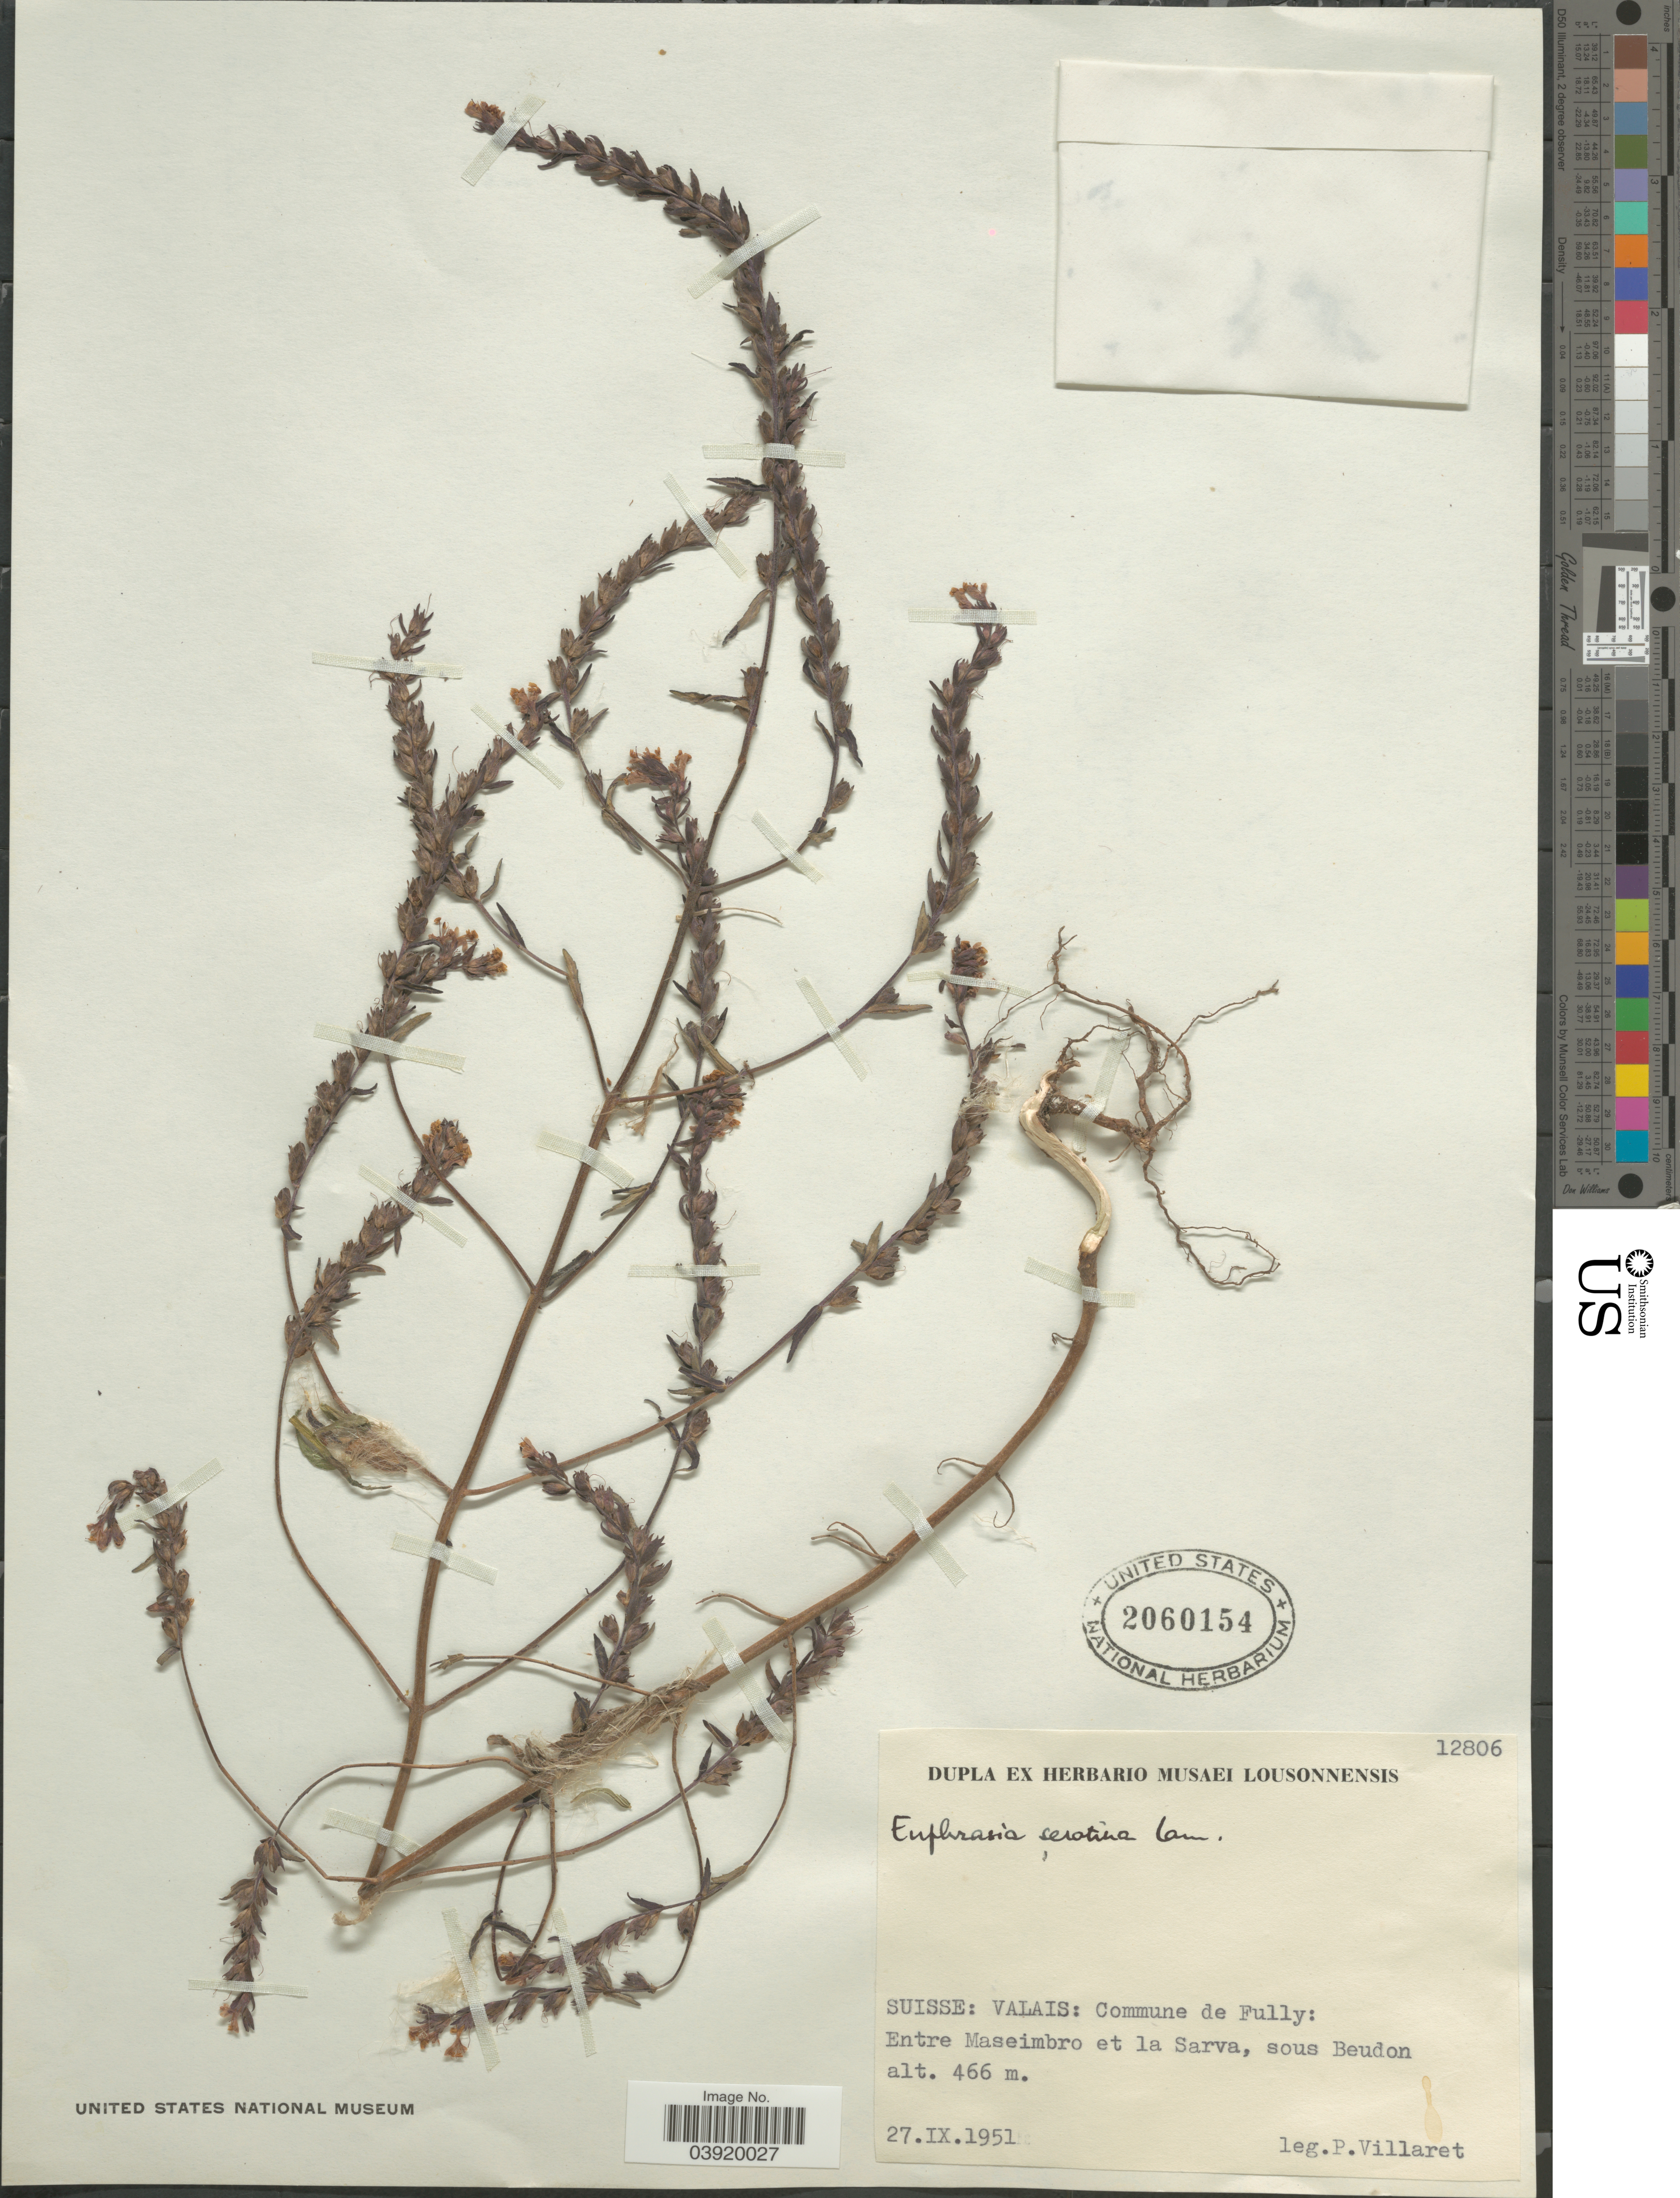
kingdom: Plantae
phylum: Tracheophyta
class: Magnoliopsida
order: Lamiales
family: Orobanchaceae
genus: Odontites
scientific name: Odontites vulgaris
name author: Moench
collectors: P. Villaret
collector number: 12806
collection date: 1951-09-27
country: Switzerland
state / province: Valais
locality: Suisse: Commune de Fully: Entre Maseimbro et la Sarva, sous Beudon.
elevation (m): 466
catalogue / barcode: US 2060154